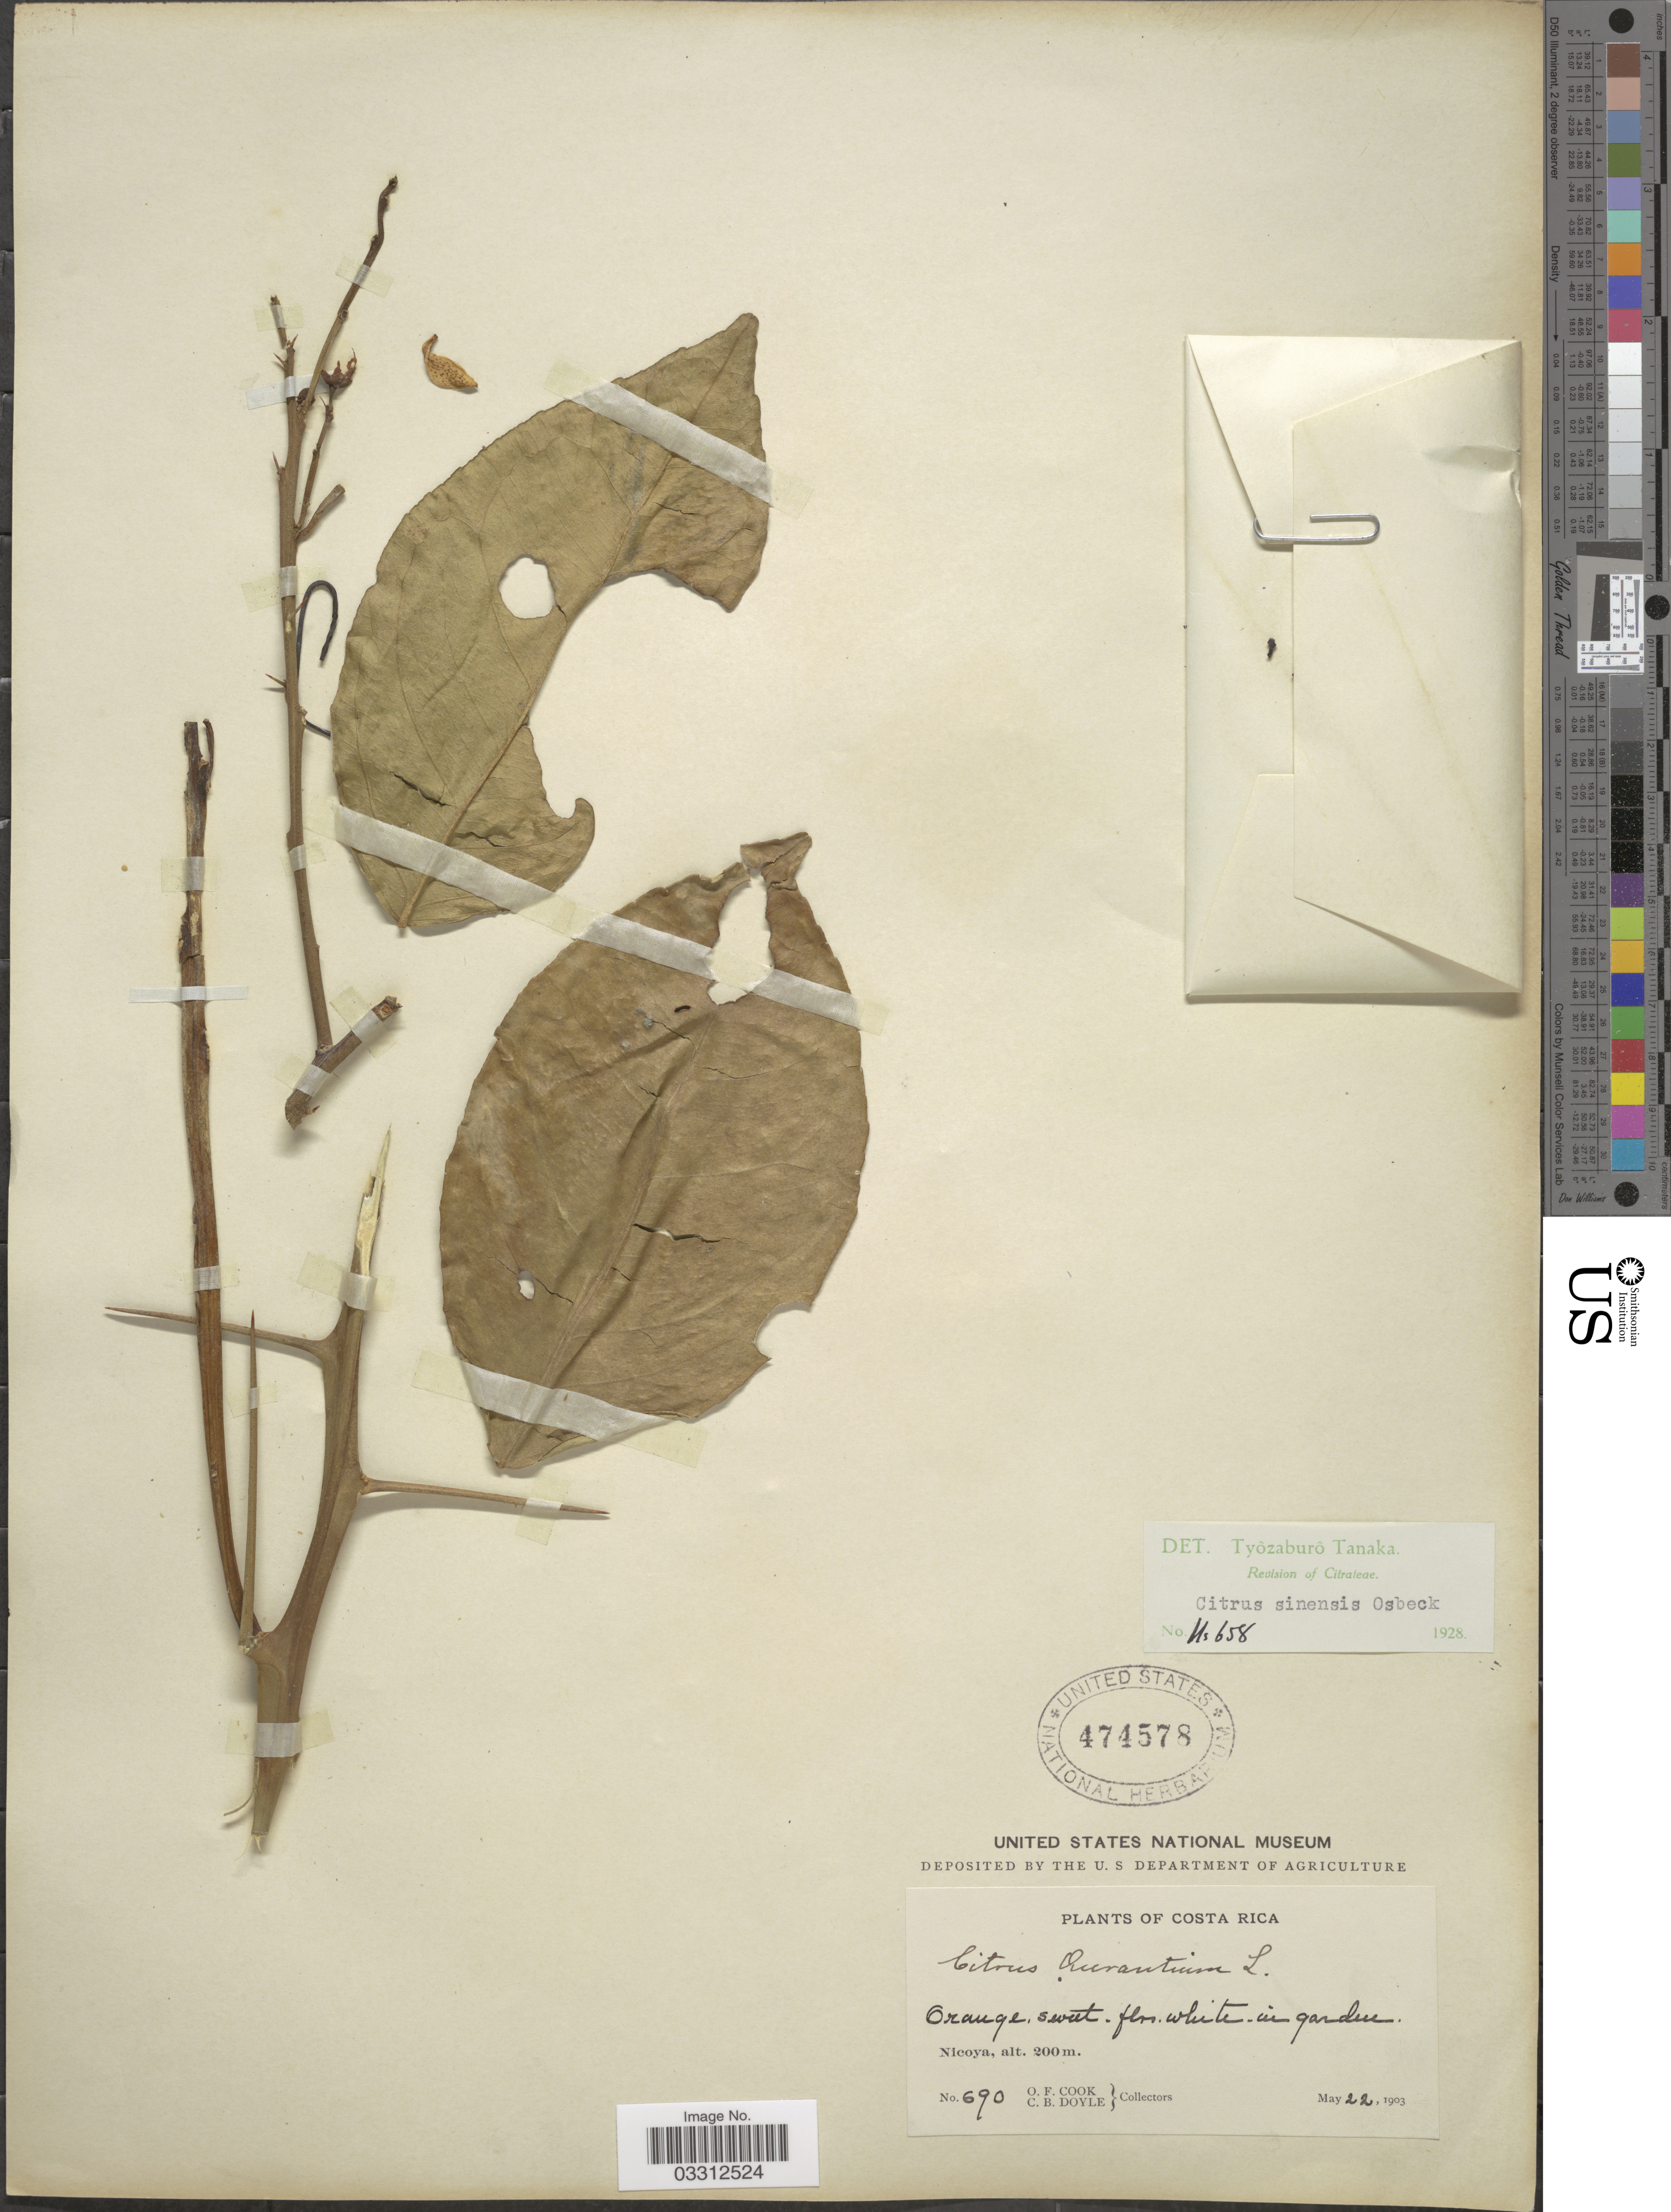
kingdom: Plantae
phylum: Tracheophyta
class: Magnoliopsida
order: Sapindales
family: Rutaceae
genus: Citrus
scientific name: Citrus x sinensis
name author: (L.) Osbeck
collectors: O. F. Cook & C. Doyle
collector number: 690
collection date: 1903-05-22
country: Costa Rica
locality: Nicoya.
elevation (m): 200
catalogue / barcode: US 474578